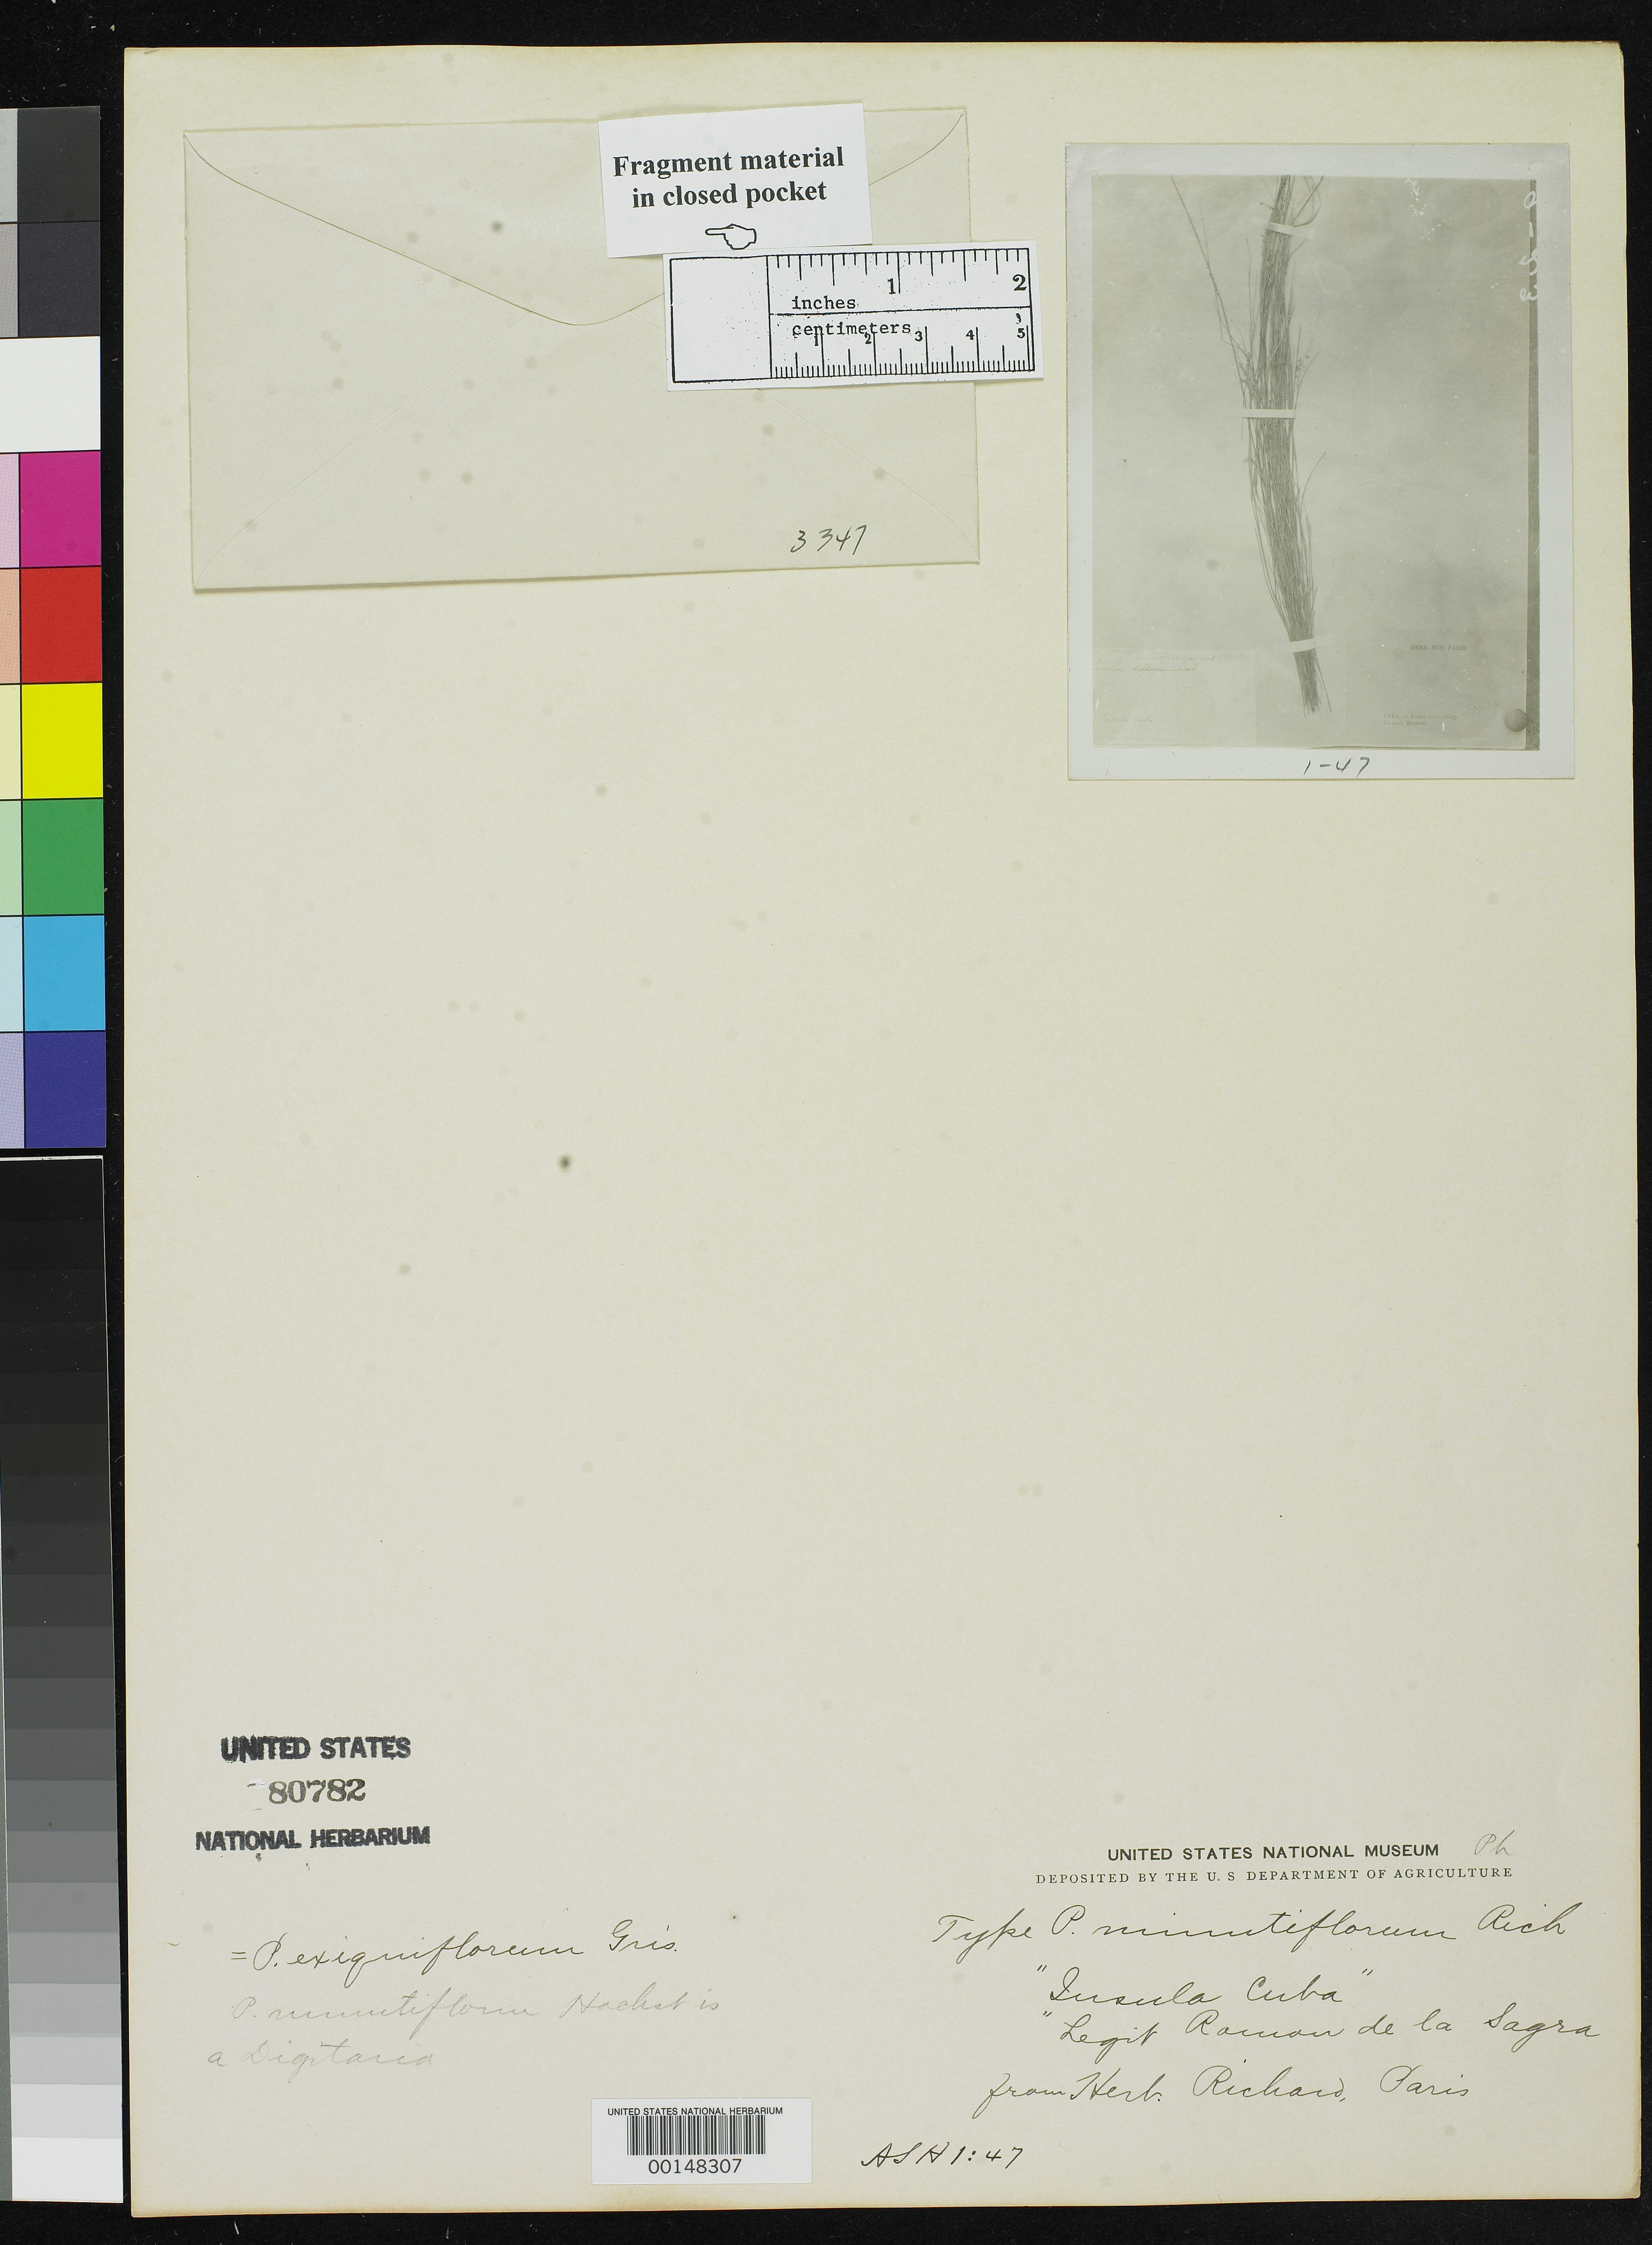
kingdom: Plantae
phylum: Tracheophyta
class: Liliopsida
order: Poales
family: Poaceae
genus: Panicum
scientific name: Panicum minutiflorum A. Rich., nom. illeg.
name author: A. Rich. in Sagra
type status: Isotype Fragment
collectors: R. de la Sagra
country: Cuba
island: Greater Antilles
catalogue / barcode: US 80782